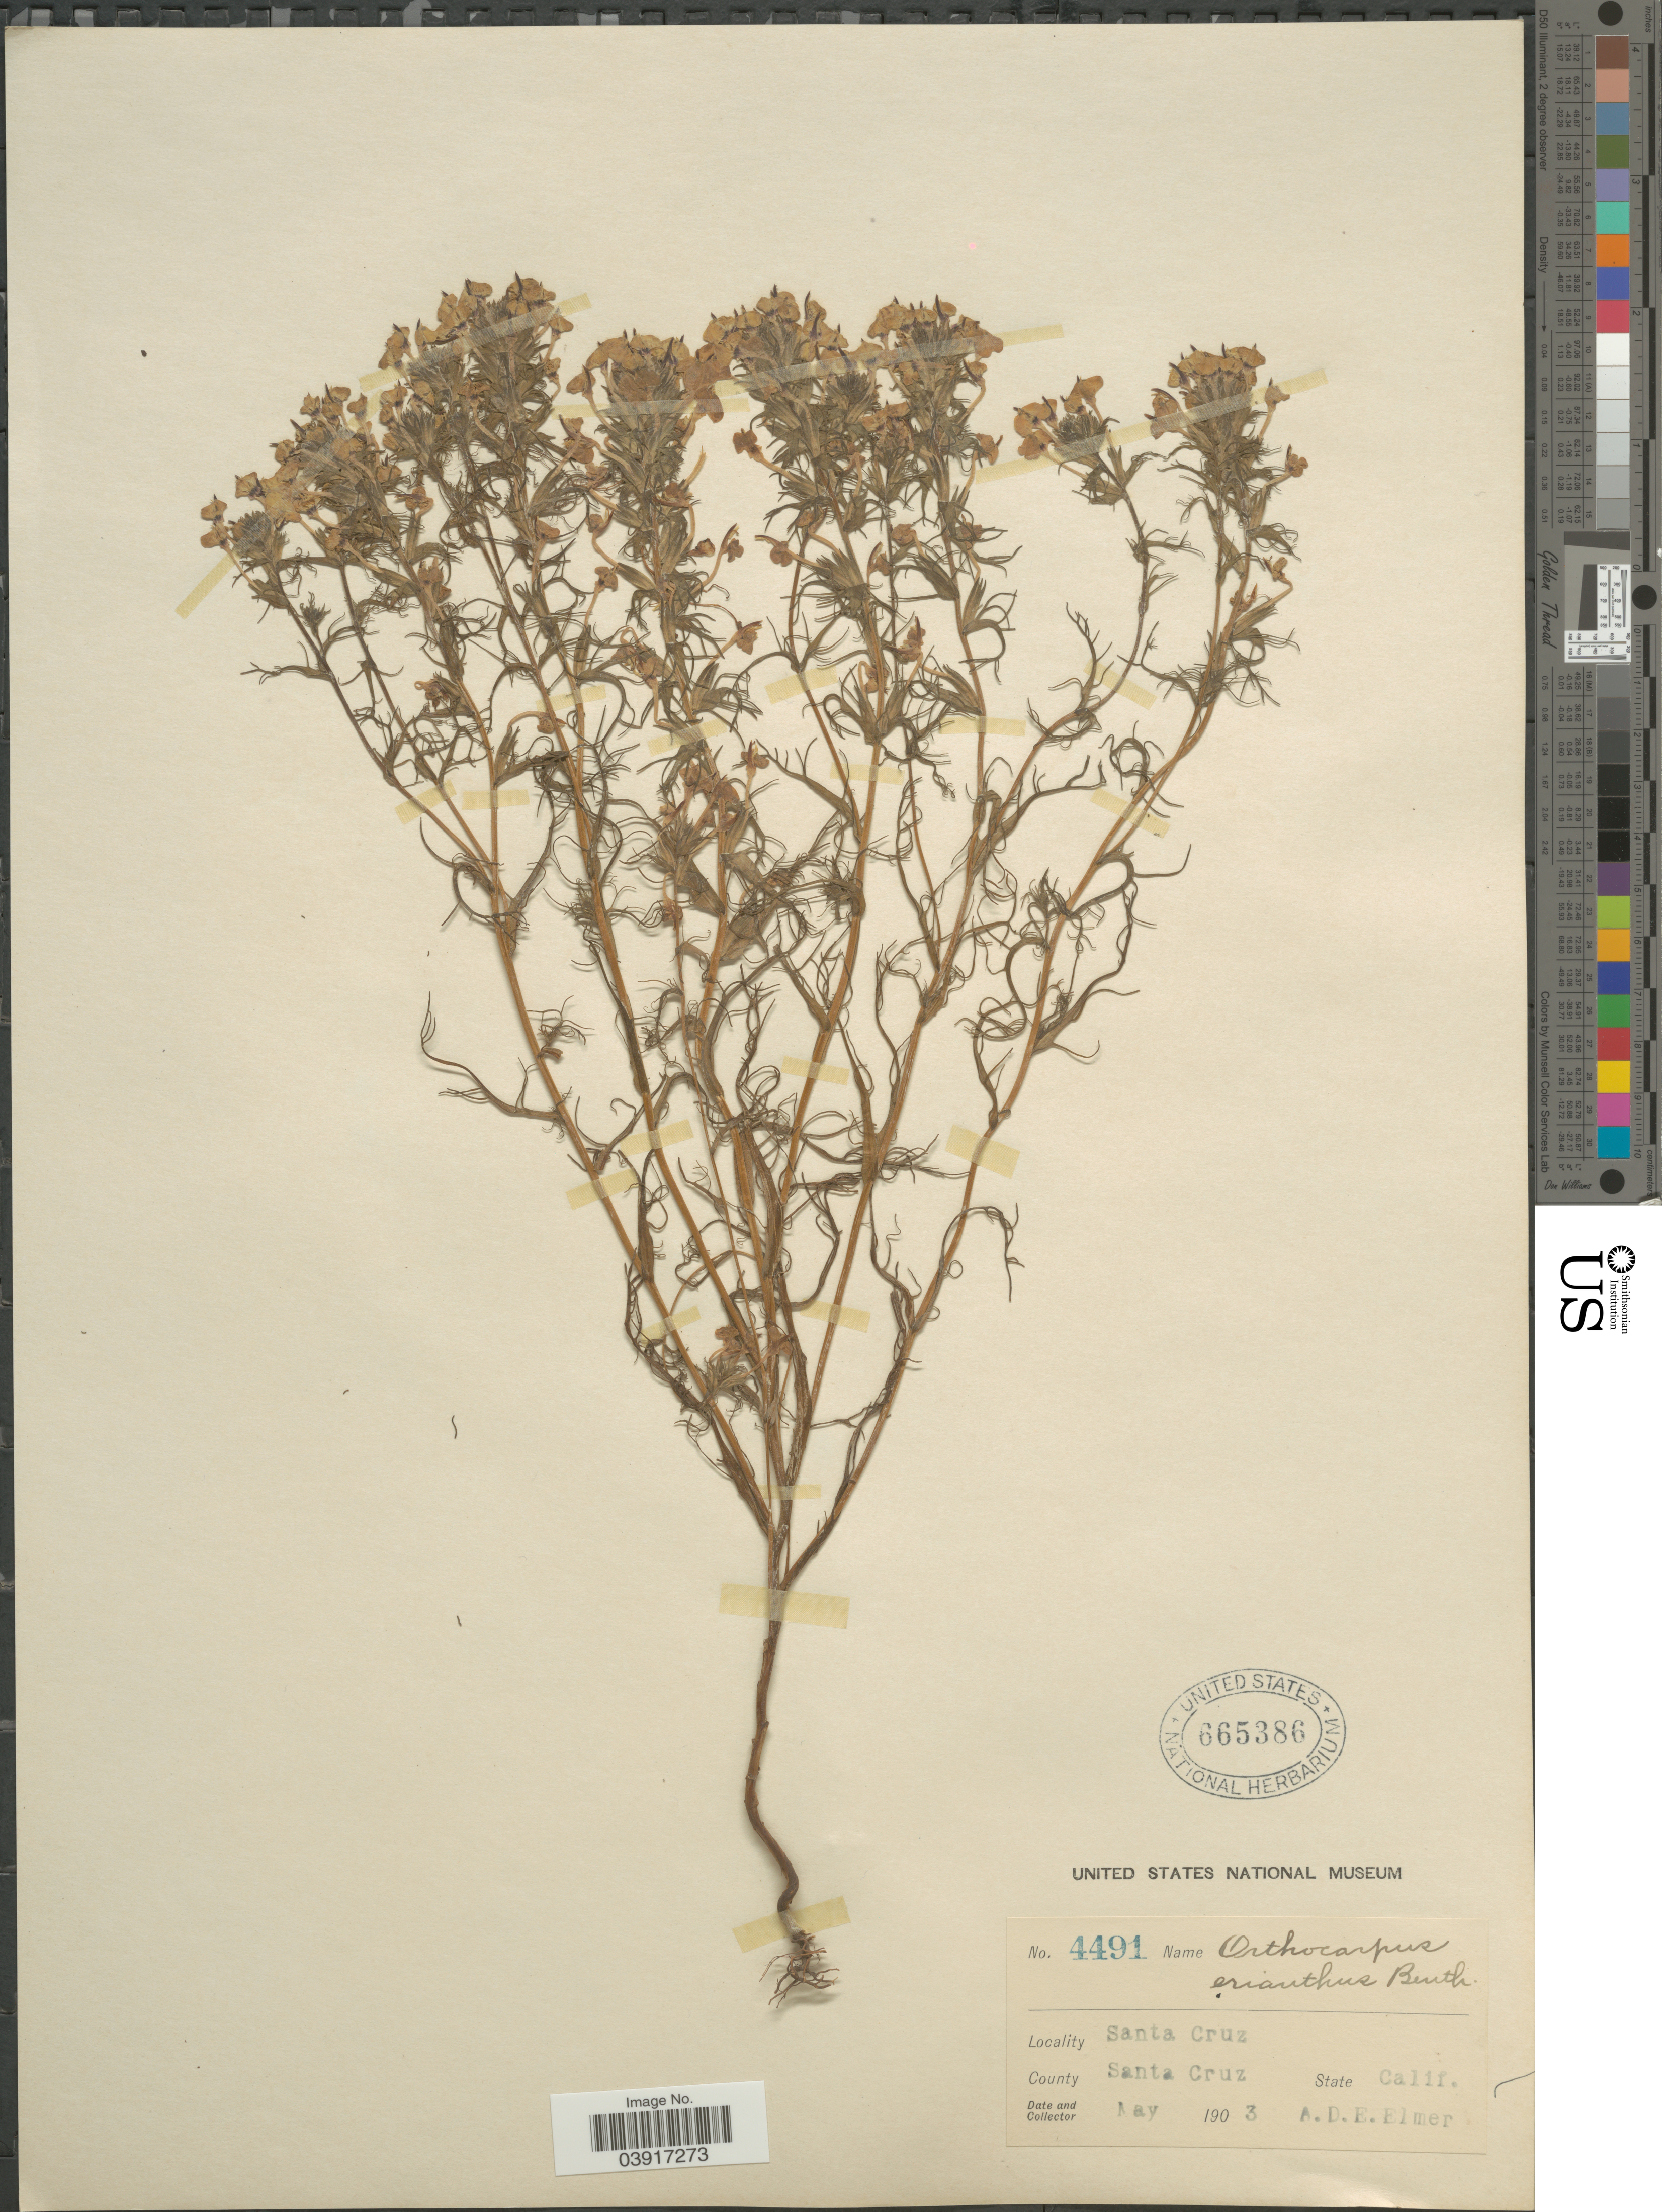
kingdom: Plantae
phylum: Tracheophyta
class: Magnoliopsida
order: Lamiales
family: Orobanchaceae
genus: Orthocarpus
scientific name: Orthocarpus erianthus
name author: Benth.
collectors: A. D. E. Elmer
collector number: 4491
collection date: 1903-05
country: United States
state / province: California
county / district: Santa Cruz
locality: Santa Cruz. County Santa Cruz.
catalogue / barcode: US 665386